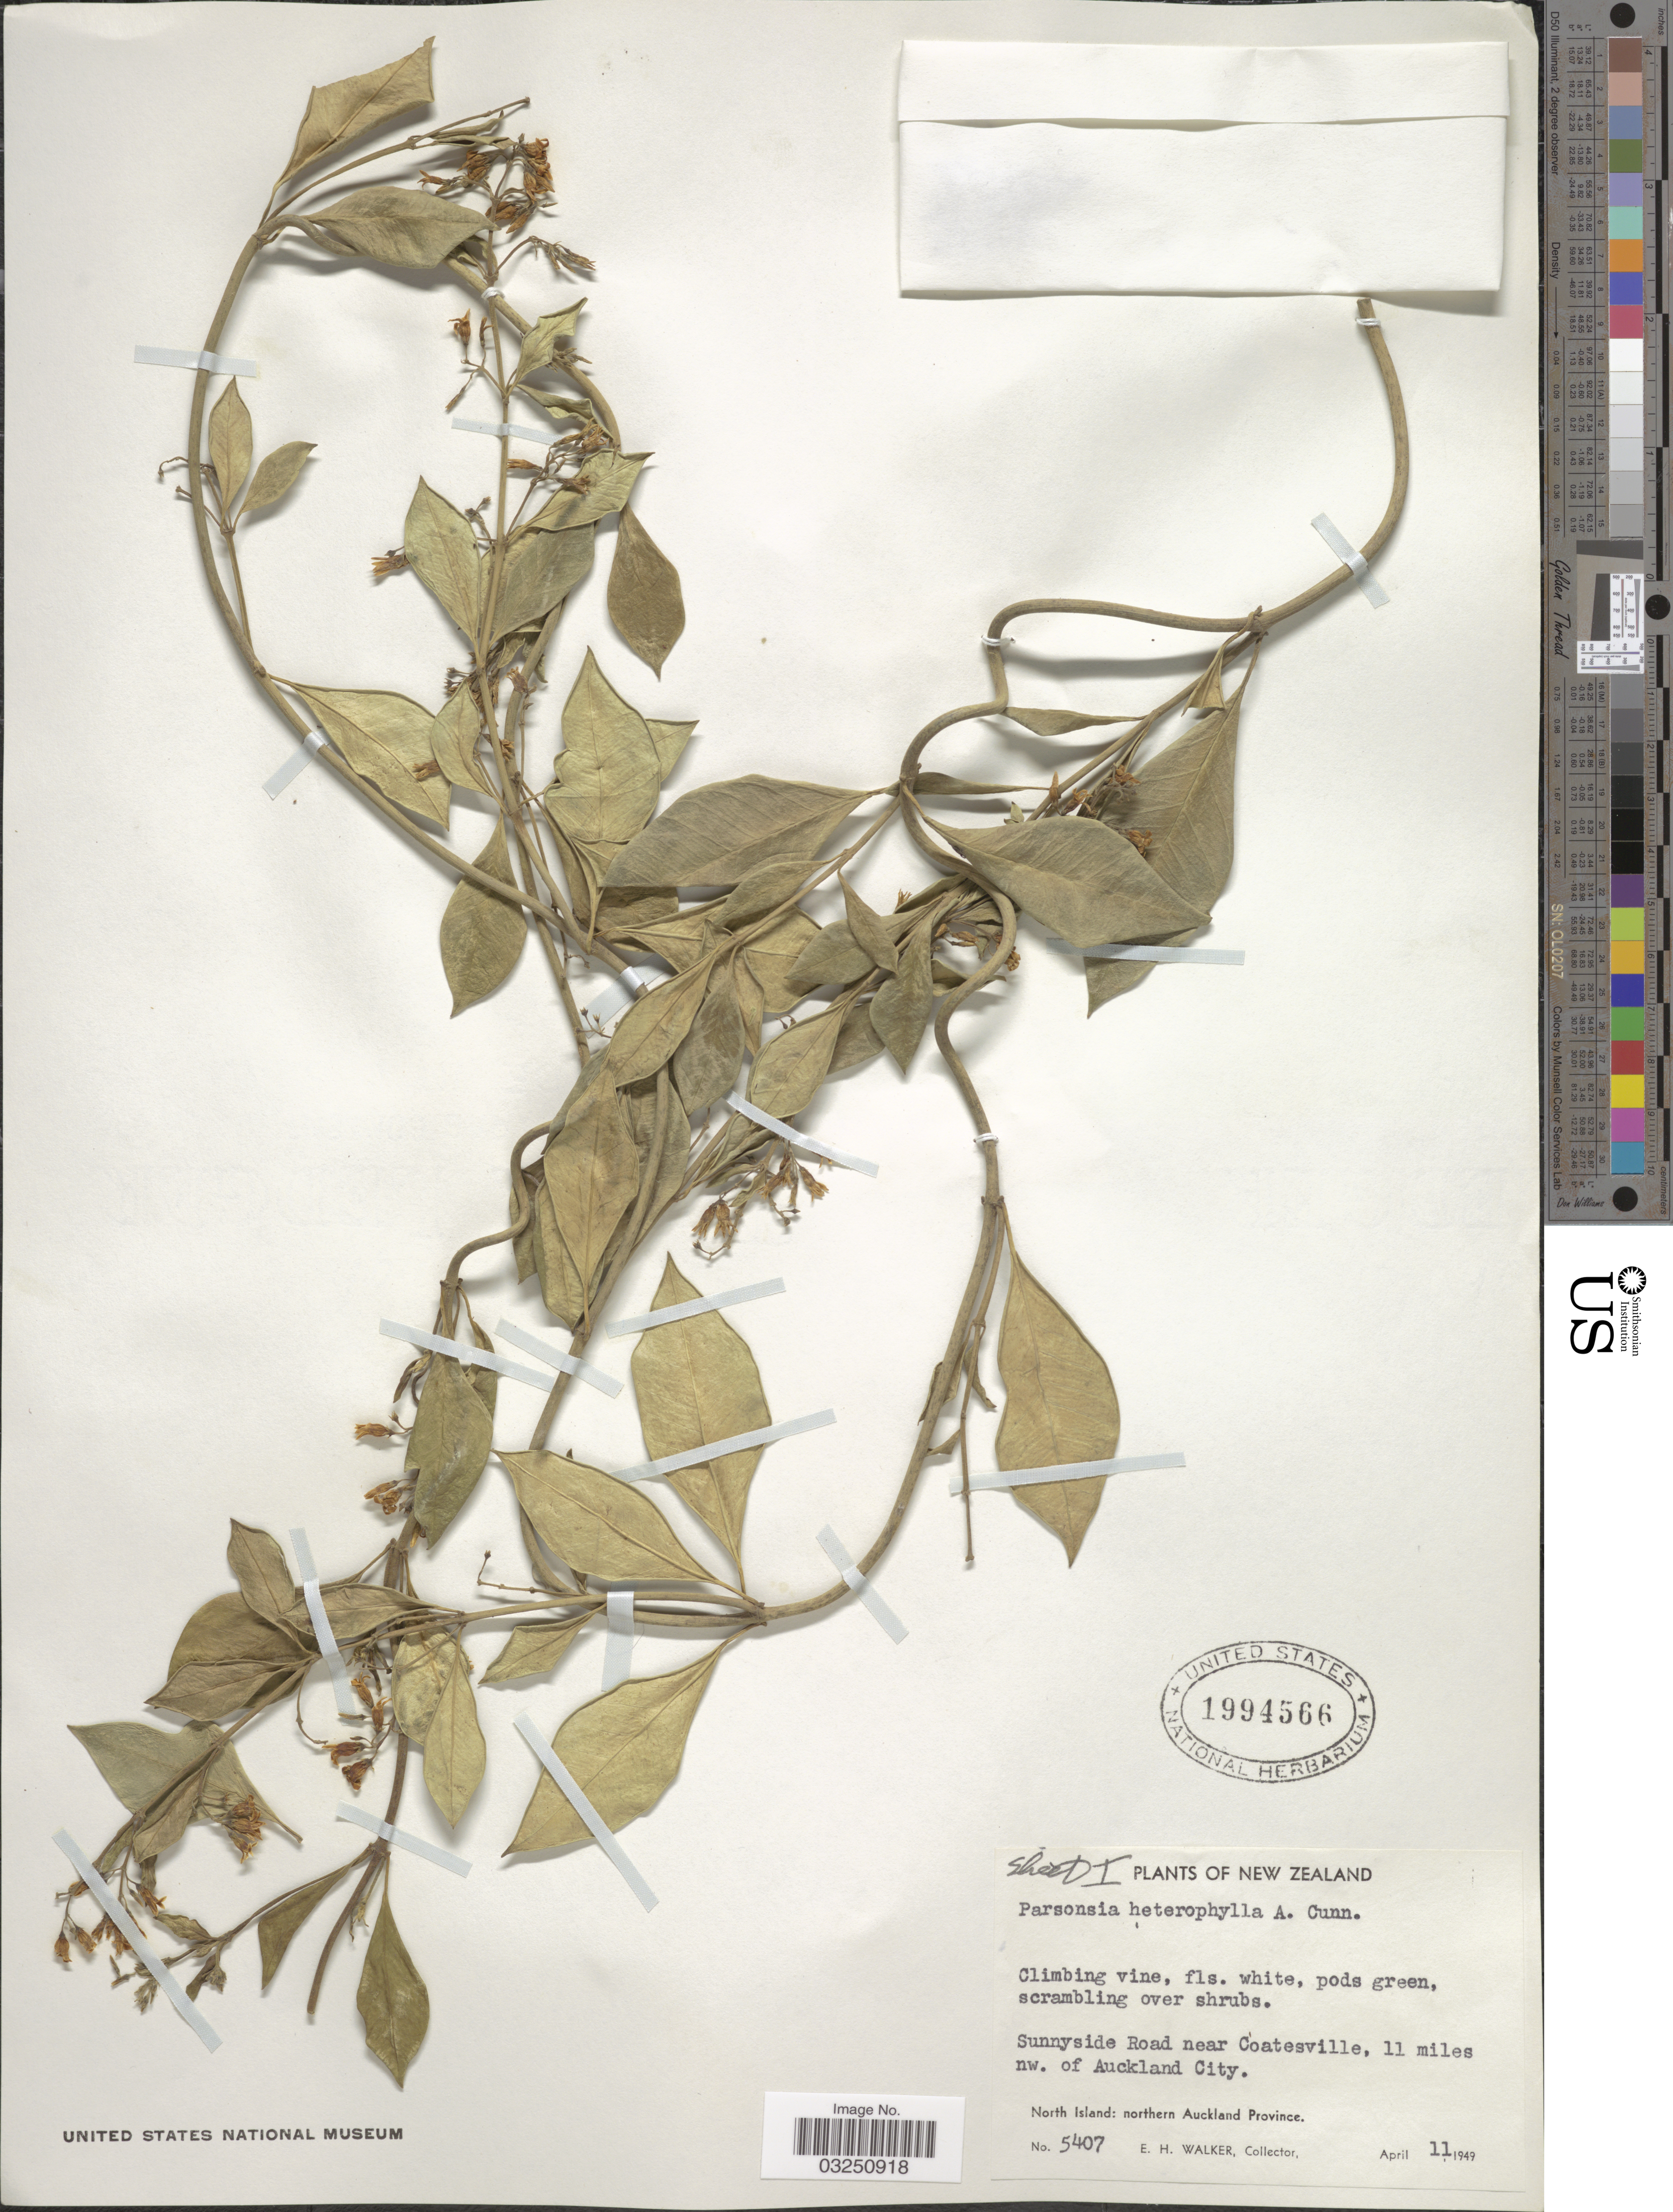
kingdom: Plantae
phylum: Tracheophyta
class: Magnoliopsida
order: Gentianales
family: Apocynaceae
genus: Parsonsia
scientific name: Parsonsia heterophylla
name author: A. Cunn.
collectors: E. H. Walker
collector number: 5407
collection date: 1949-04-11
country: New Zealand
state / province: Auckland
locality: Sunnyside Road near Coatesville, 11 miles nw. of Auckland City. North Island: northern Auckland Province.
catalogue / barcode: US 1994566